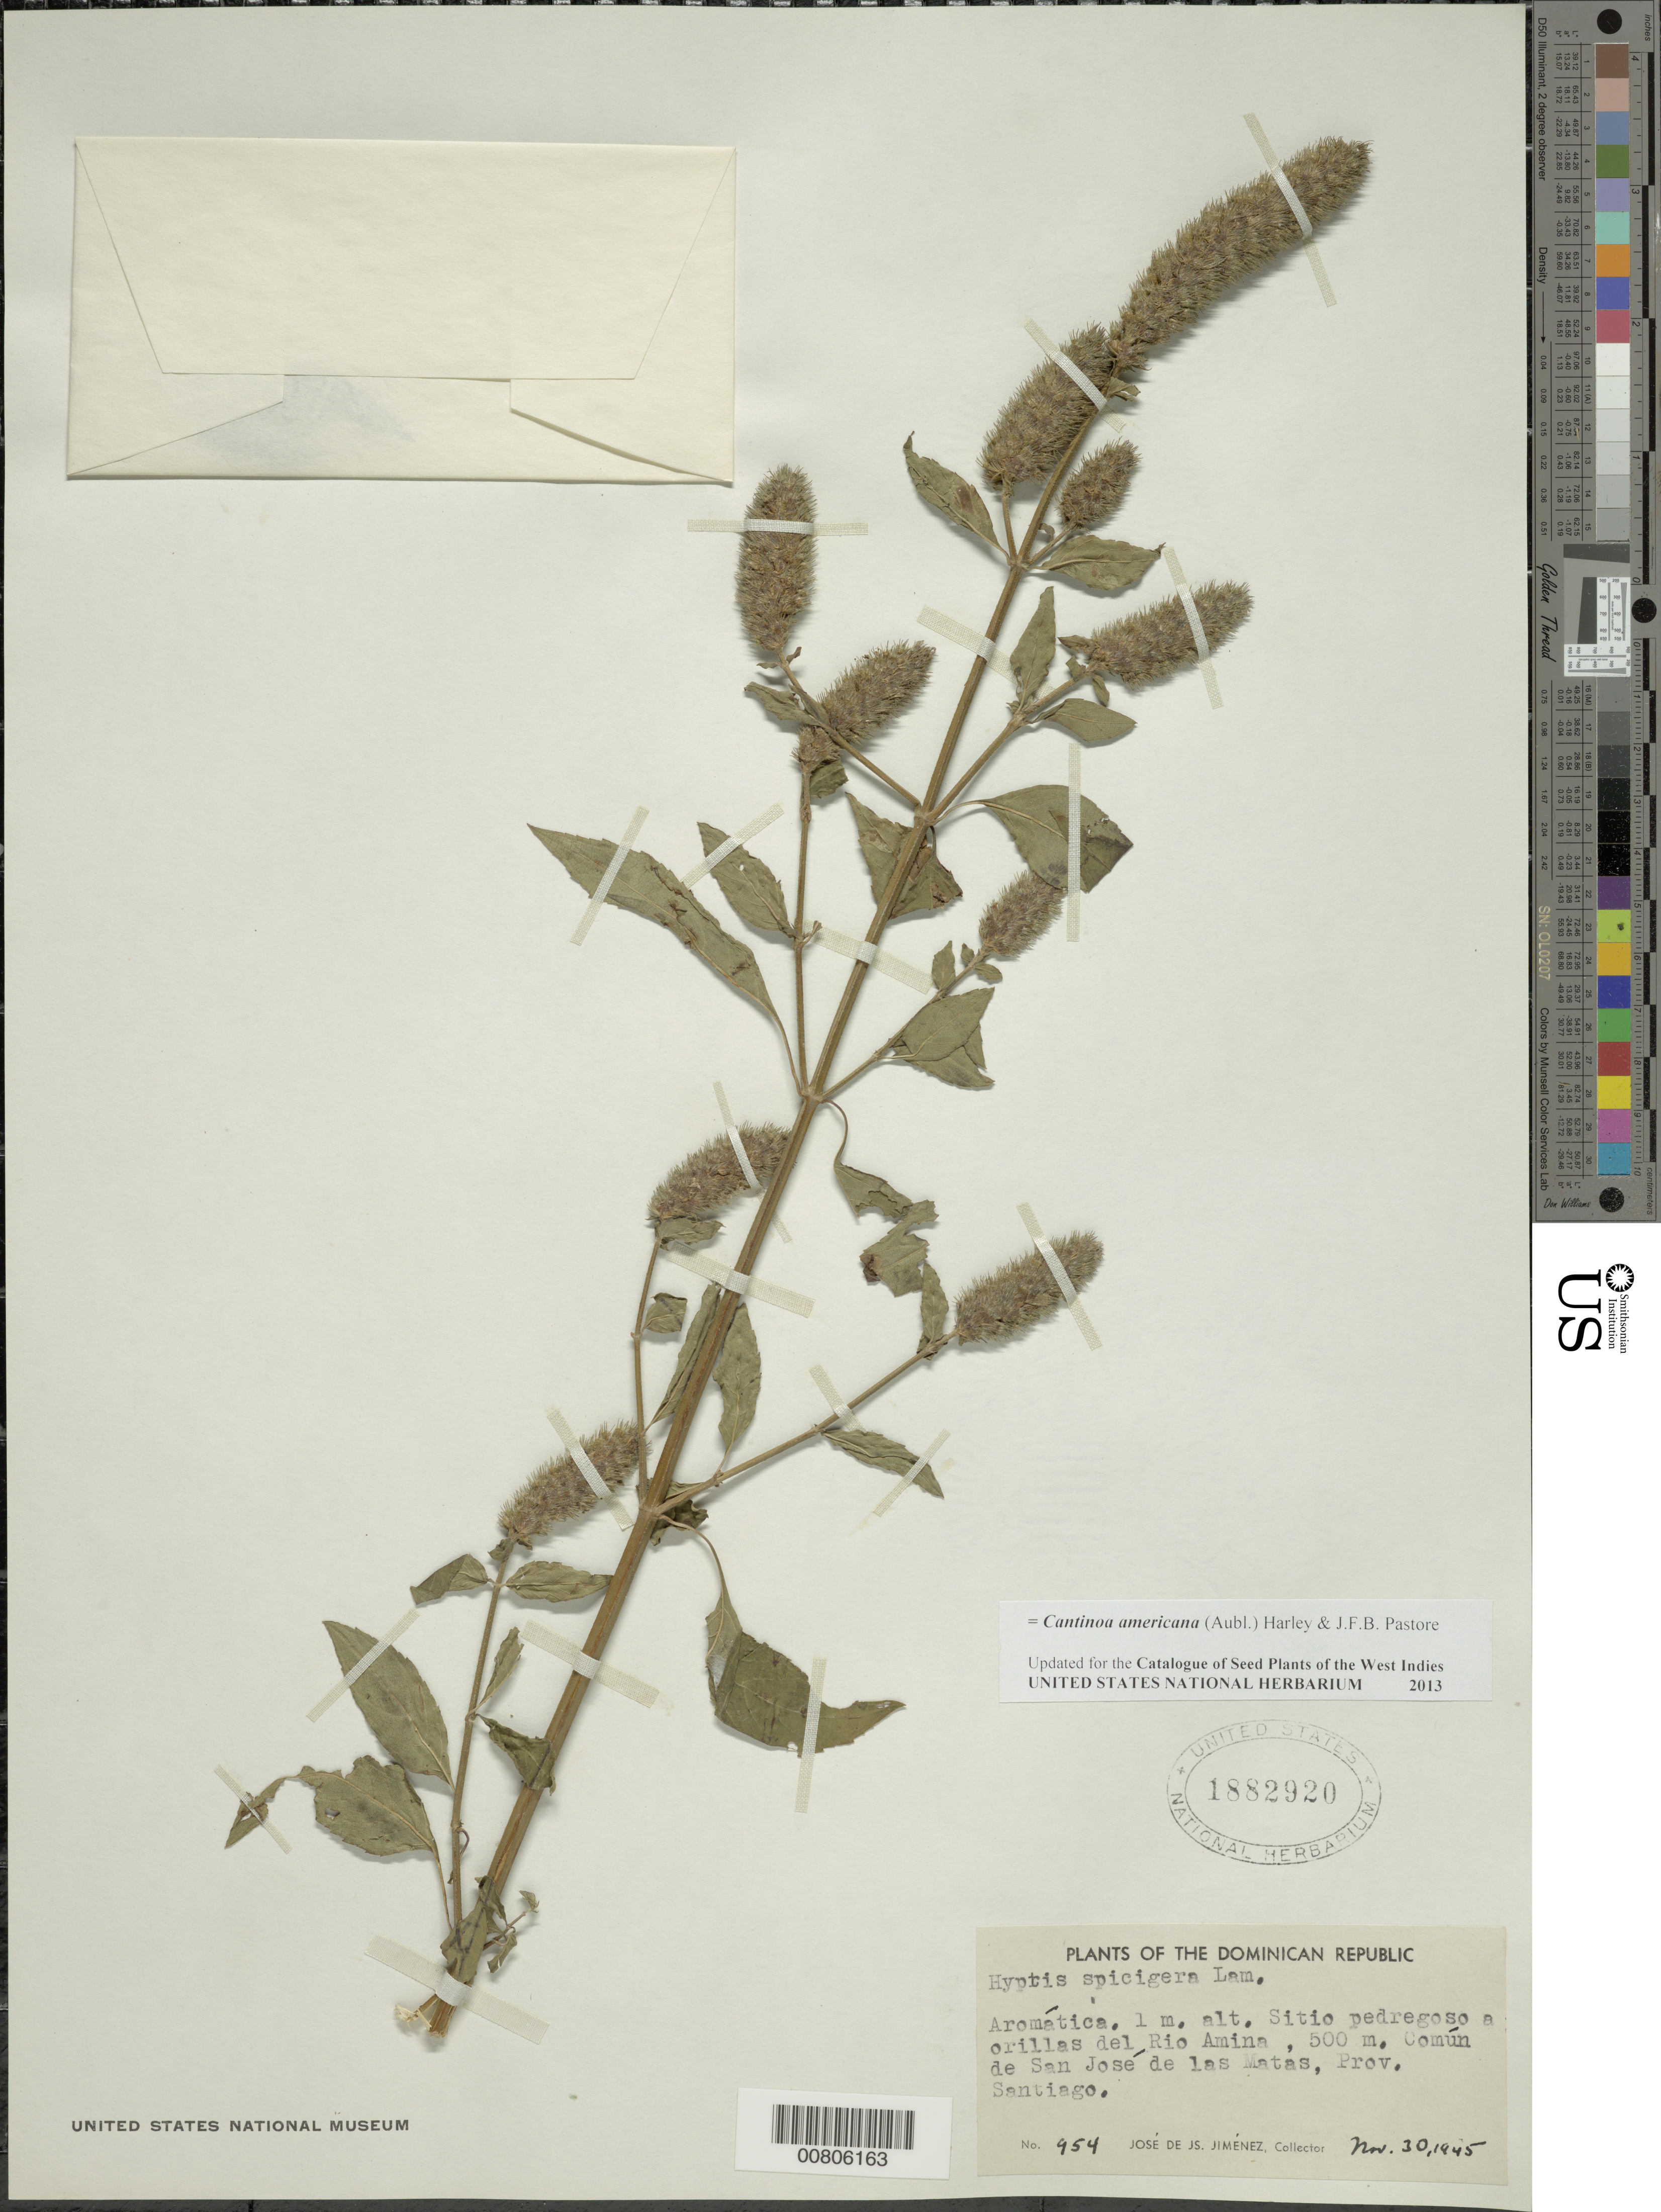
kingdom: Plantae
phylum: Tracheophyta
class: Magnoliopsida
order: Lamiales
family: Lamiaceae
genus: Cantinoa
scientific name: Cantinoa americana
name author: (Aubl.) Harley & J.F.B. Pastore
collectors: J. J. Jiménez Almonte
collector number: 954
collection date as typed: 30 Nov 1945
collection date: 1945-11-30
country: Dominican Republic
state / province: Santiago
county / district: San José de las Matas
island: Hispaniola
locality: Rio Amina,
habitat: Sitio pedregoso a orillas del rio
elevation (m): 500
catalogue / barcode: US 1882920